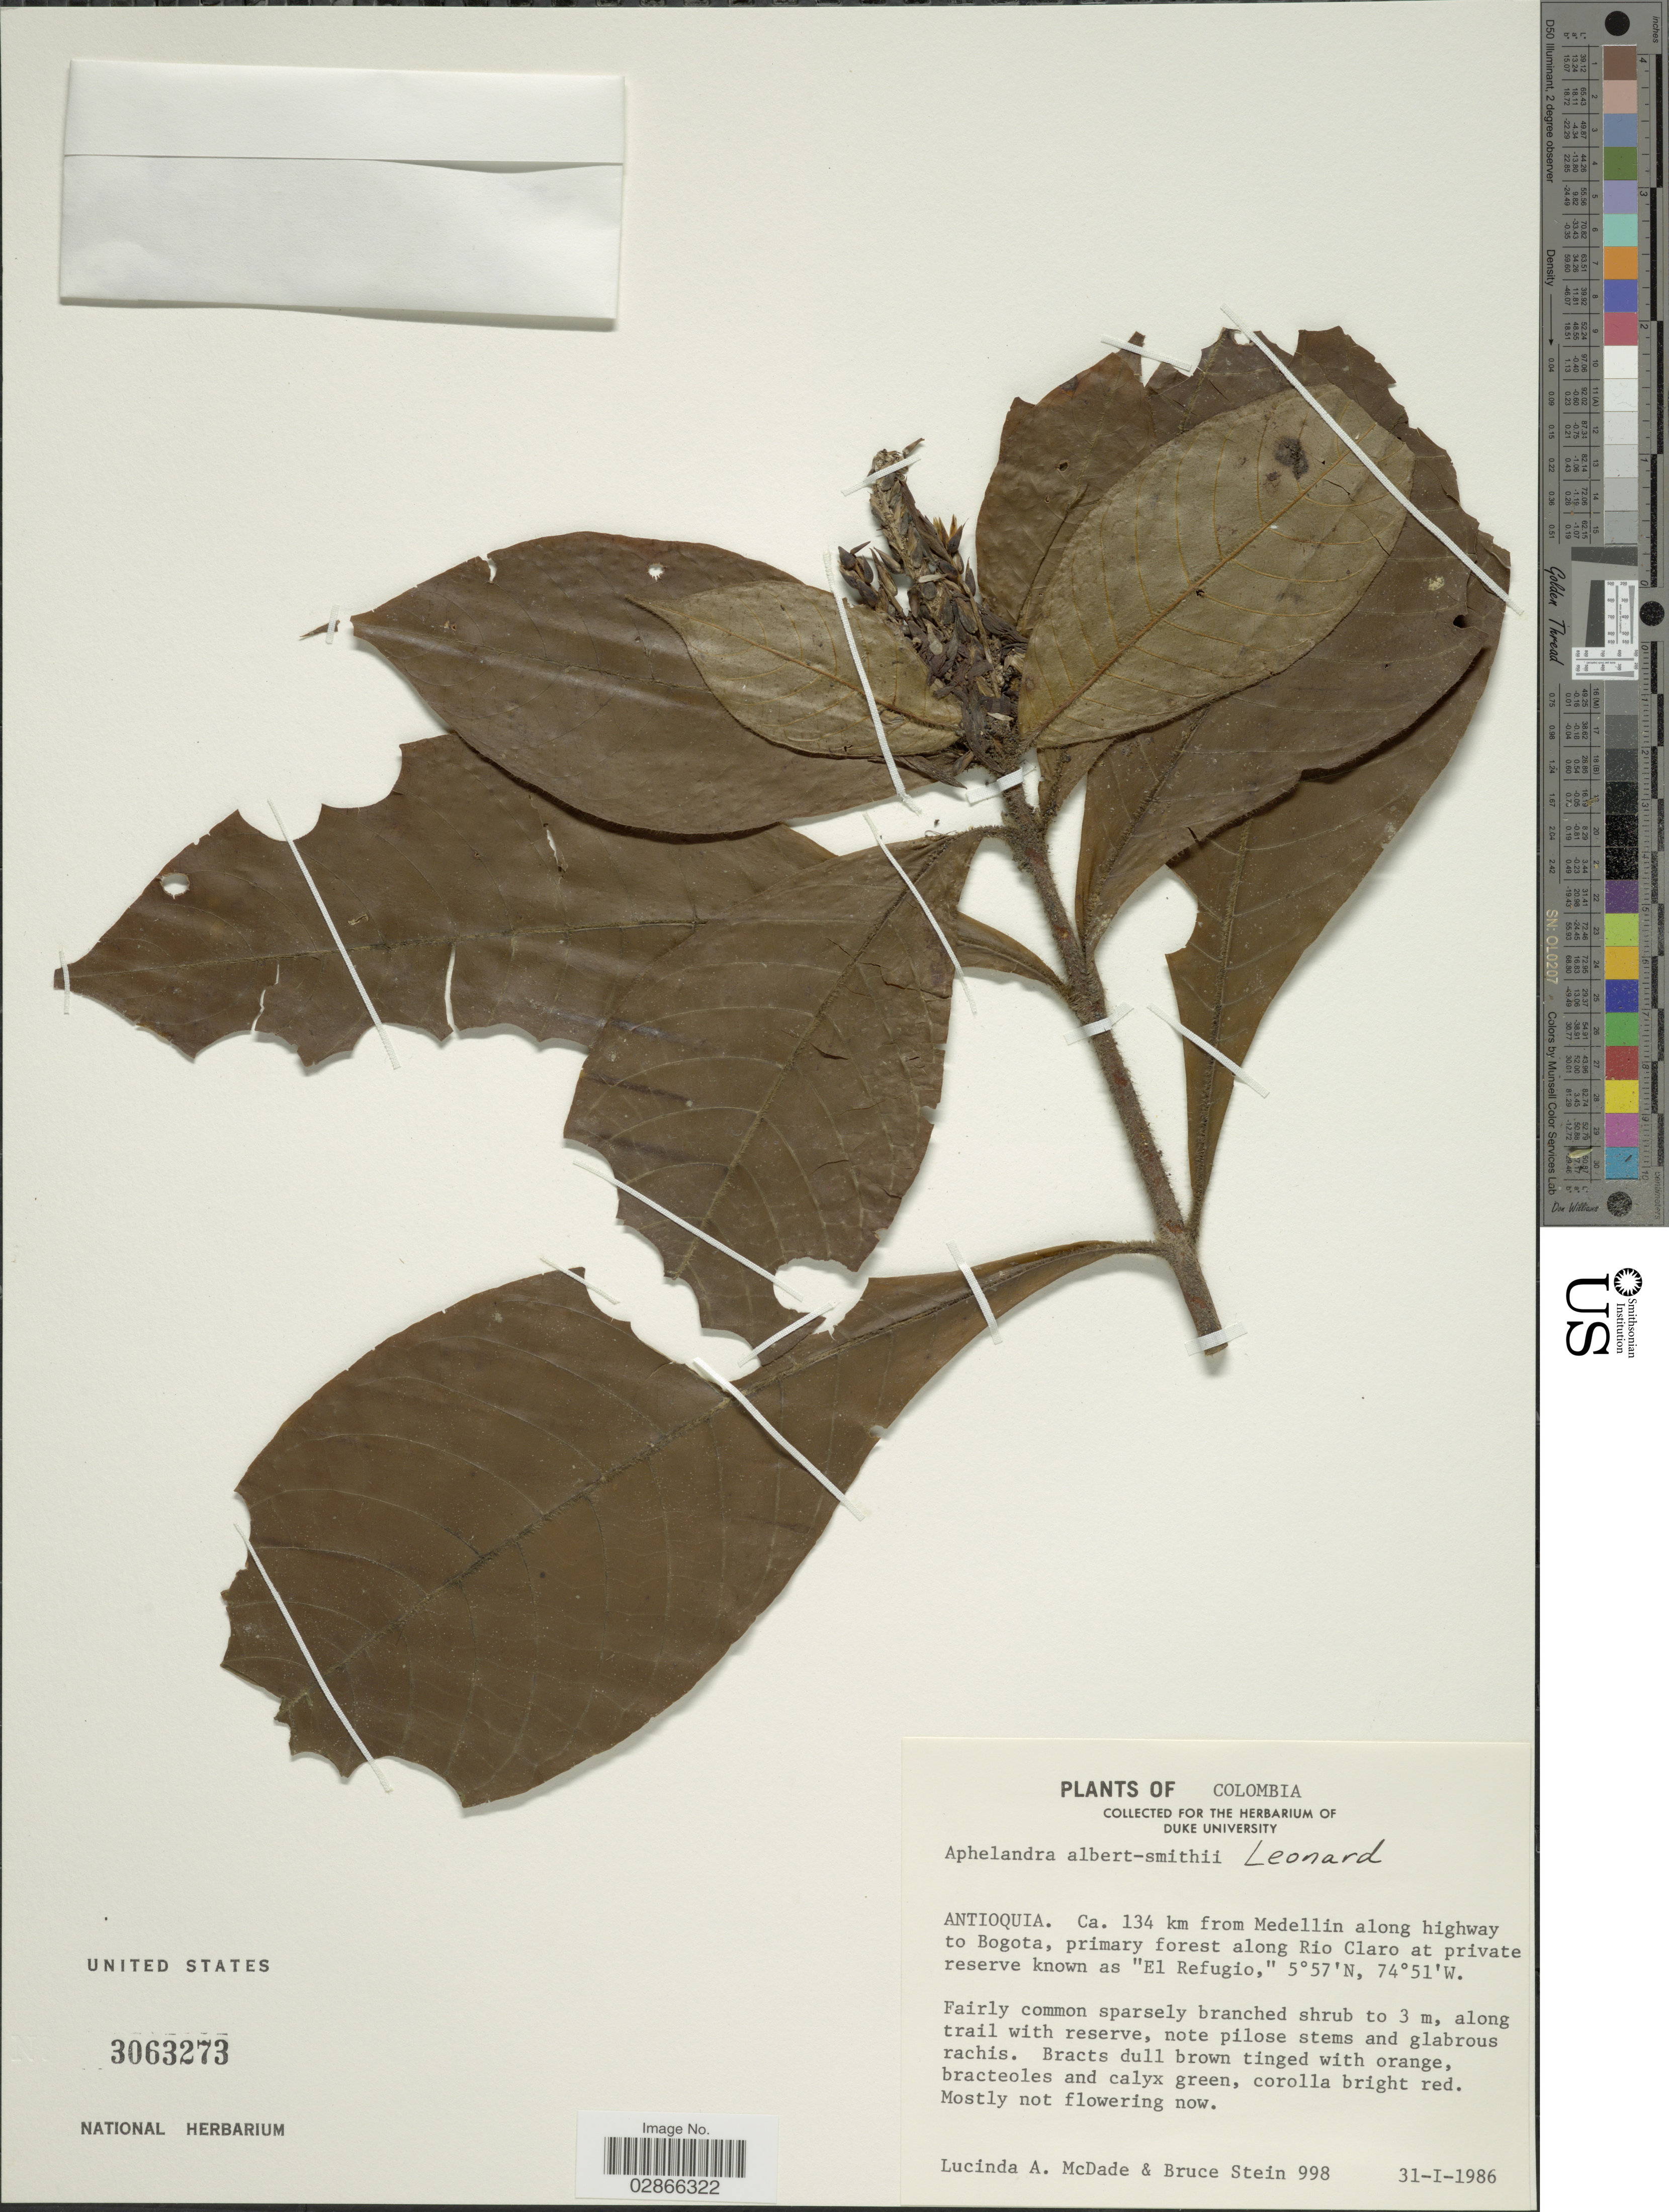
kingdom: Plantae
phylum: Tracheophyta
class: Magnoliopsida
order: Lamiales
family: Acanthaceae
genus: Aphelandra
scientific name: Aphelandra albert-smithii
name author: Leonard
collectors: L. McDade & B. A. Stein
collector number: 998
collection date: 1986-01-31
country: Colombia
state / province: Antioquia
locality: Ca. 134 Km from Medellin along highway to Bogota, primary forest along Rio Claro at private reserve known as "El Refugio".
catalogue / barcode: US 3063273